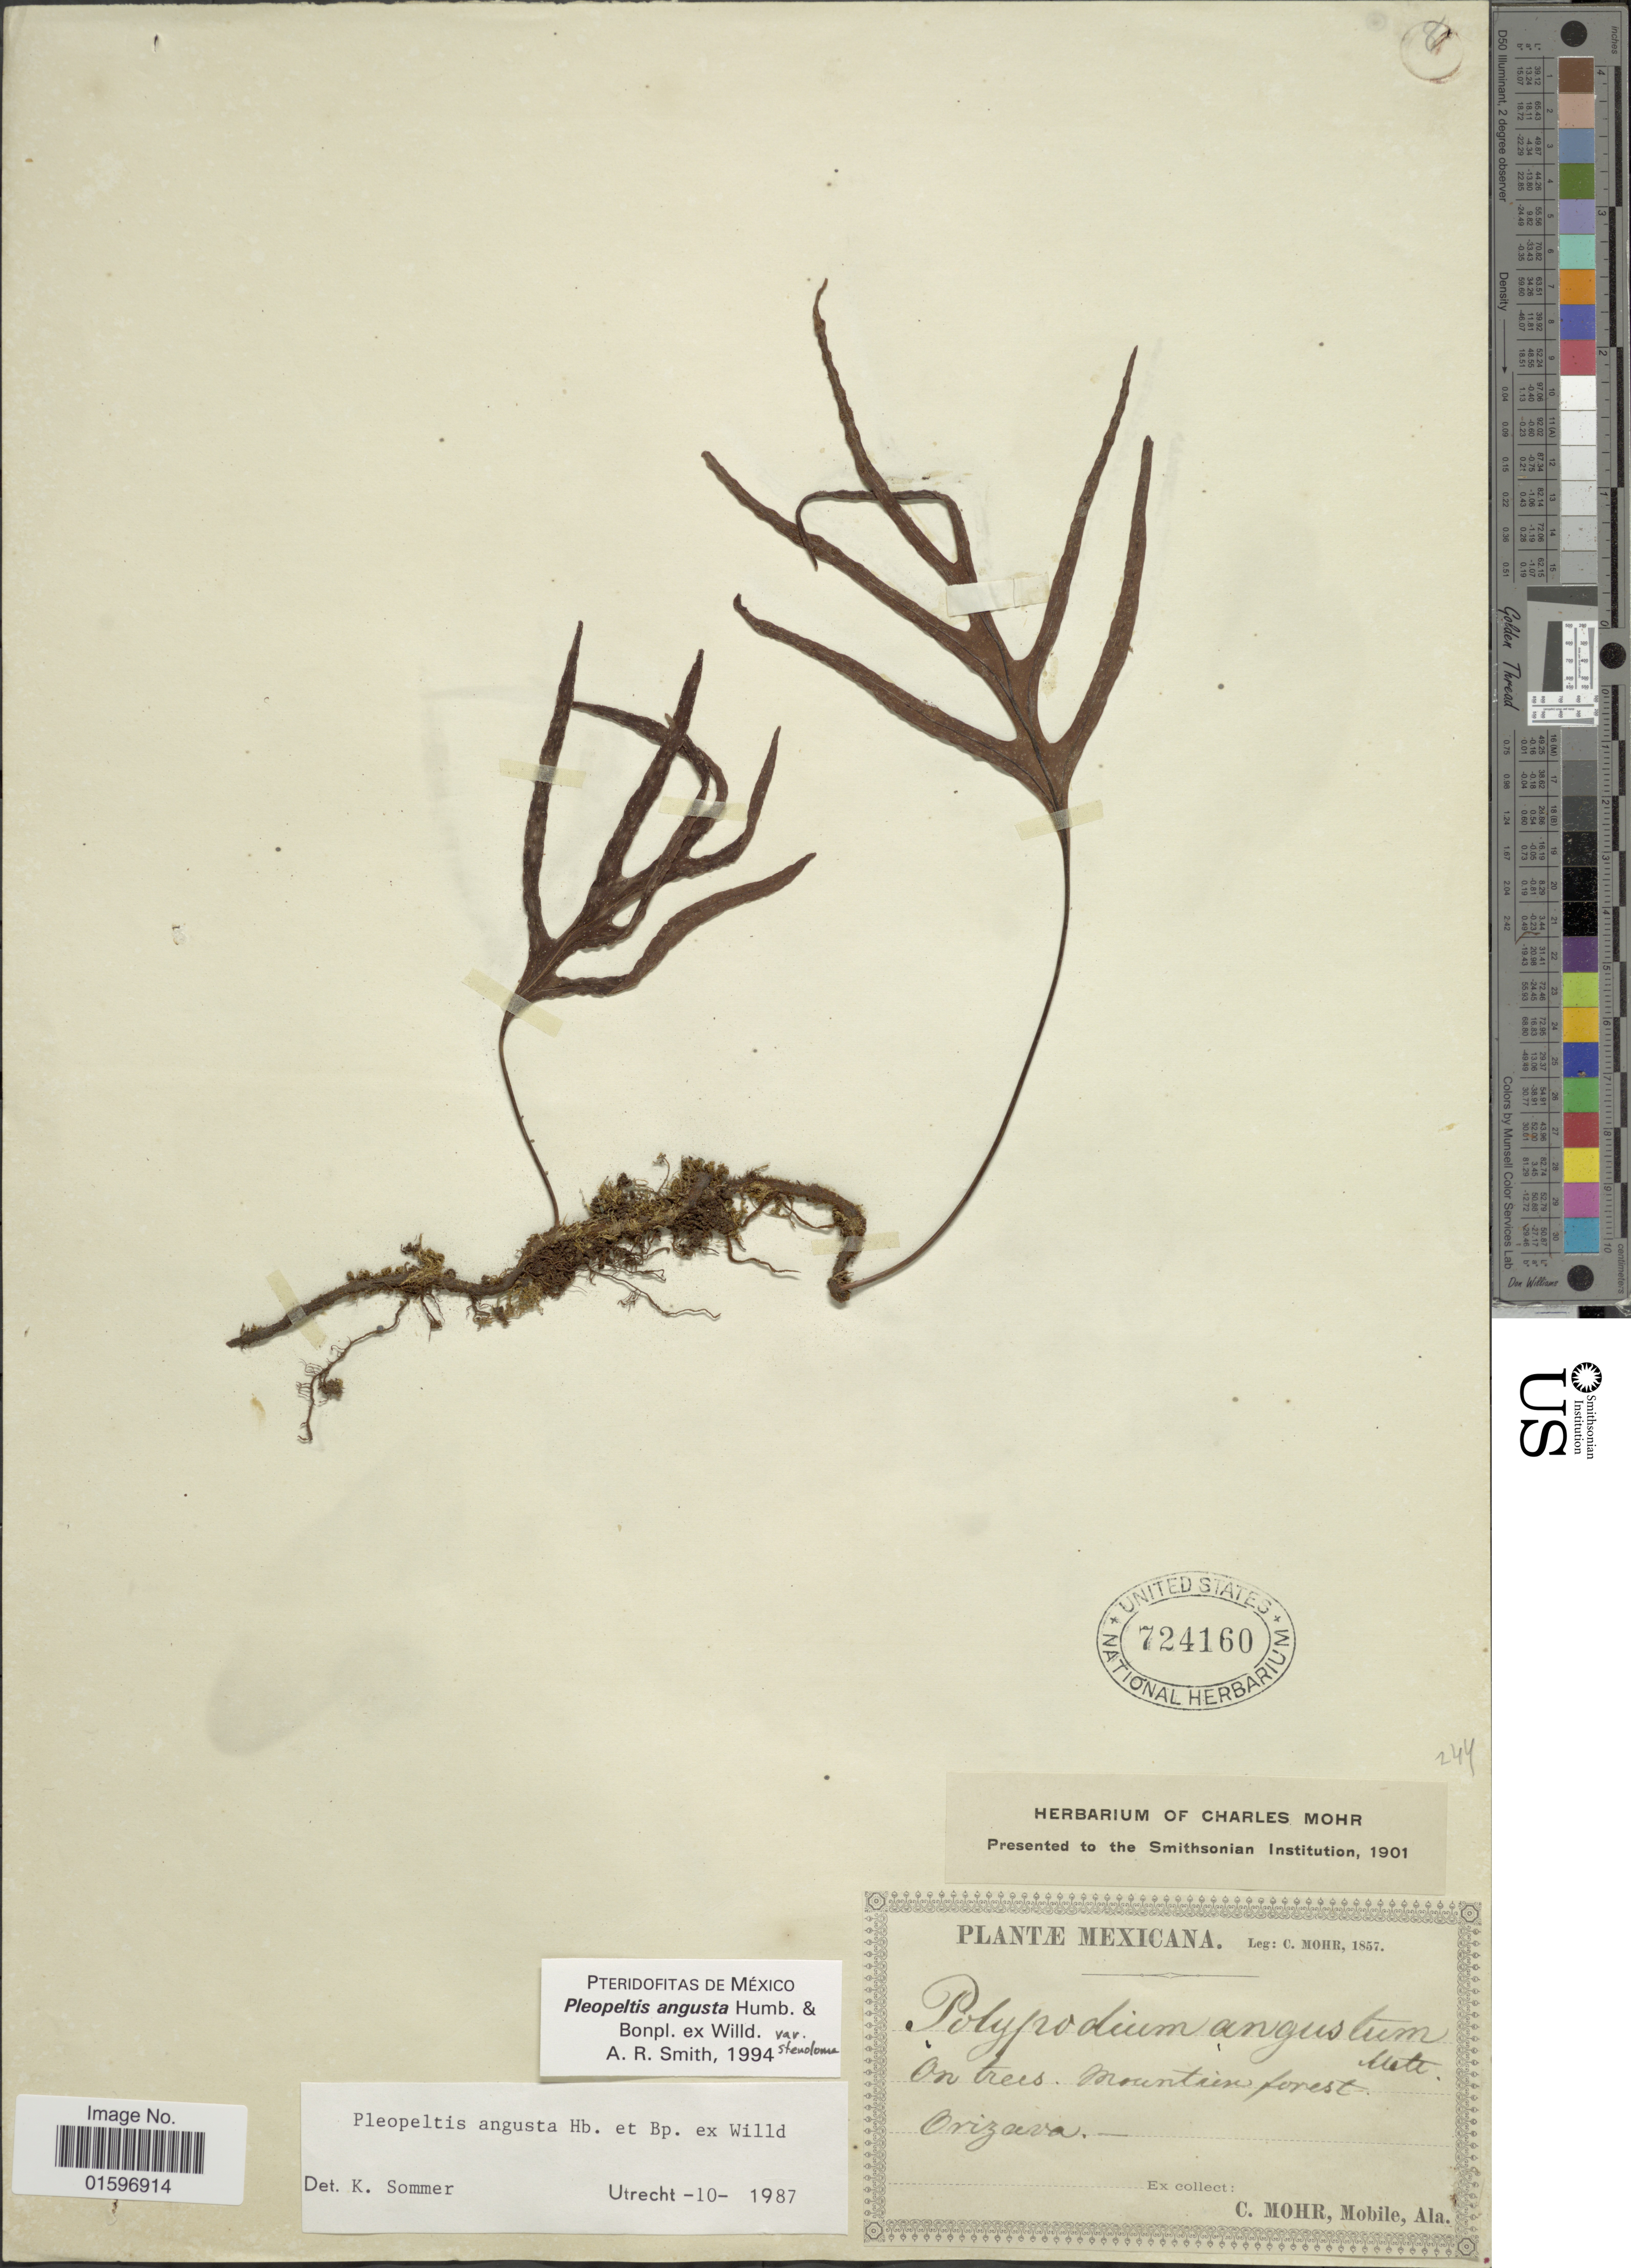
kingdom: Plantae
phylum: Tracheophyta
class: Polypodiopsida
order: Polypodiales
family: Polypodiaceae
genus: Pleopeltis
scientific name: Pleopeltis angusta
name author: Humb. & Bonap. ex Willd.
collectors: C. T. Mohr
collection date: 1857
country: Mexico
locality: On trees. Mountain forest. Orizava.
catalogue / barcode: US 724160